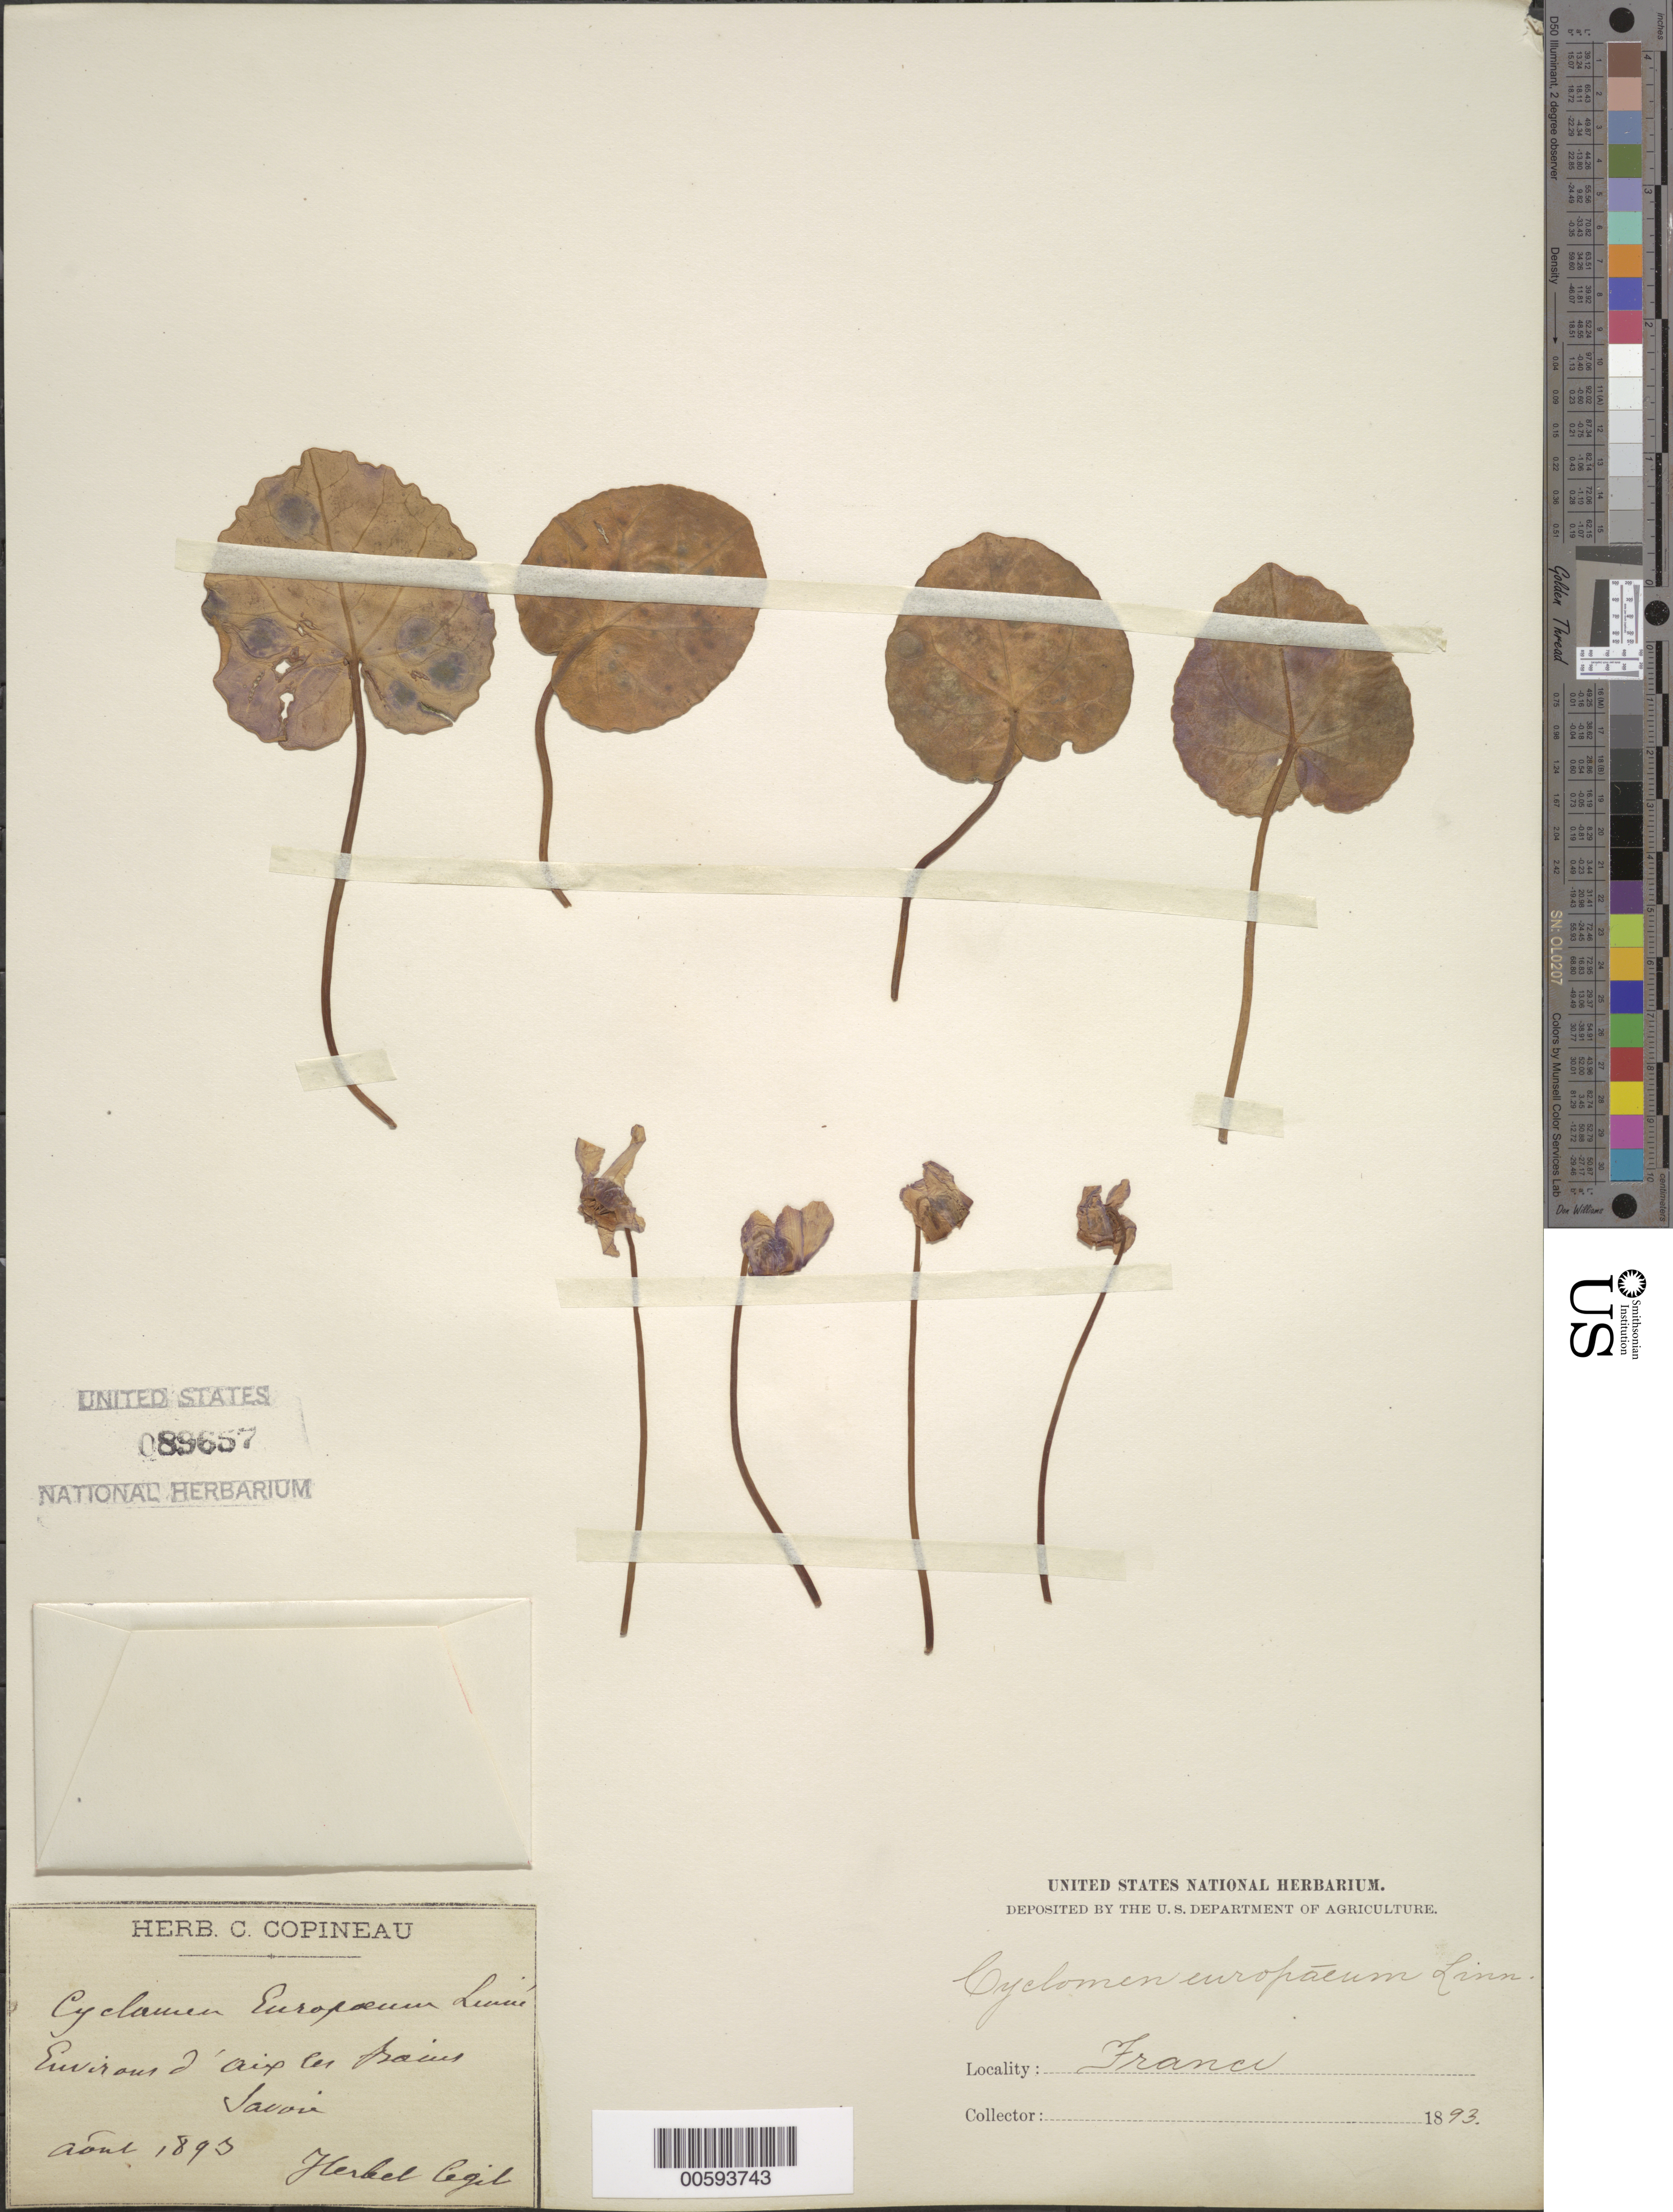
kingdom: Plantae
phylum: Tracheophyta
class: Magnoliopsida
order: Ericales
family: Primulaceae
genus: Cyclamen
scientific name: Cyclamen europaeum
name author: L.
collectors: Herkel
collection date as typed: Aug 1893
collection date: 1893-08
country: France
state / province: Auvergne-Rhône-Alpes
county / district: Savoie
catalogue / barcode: US 89657